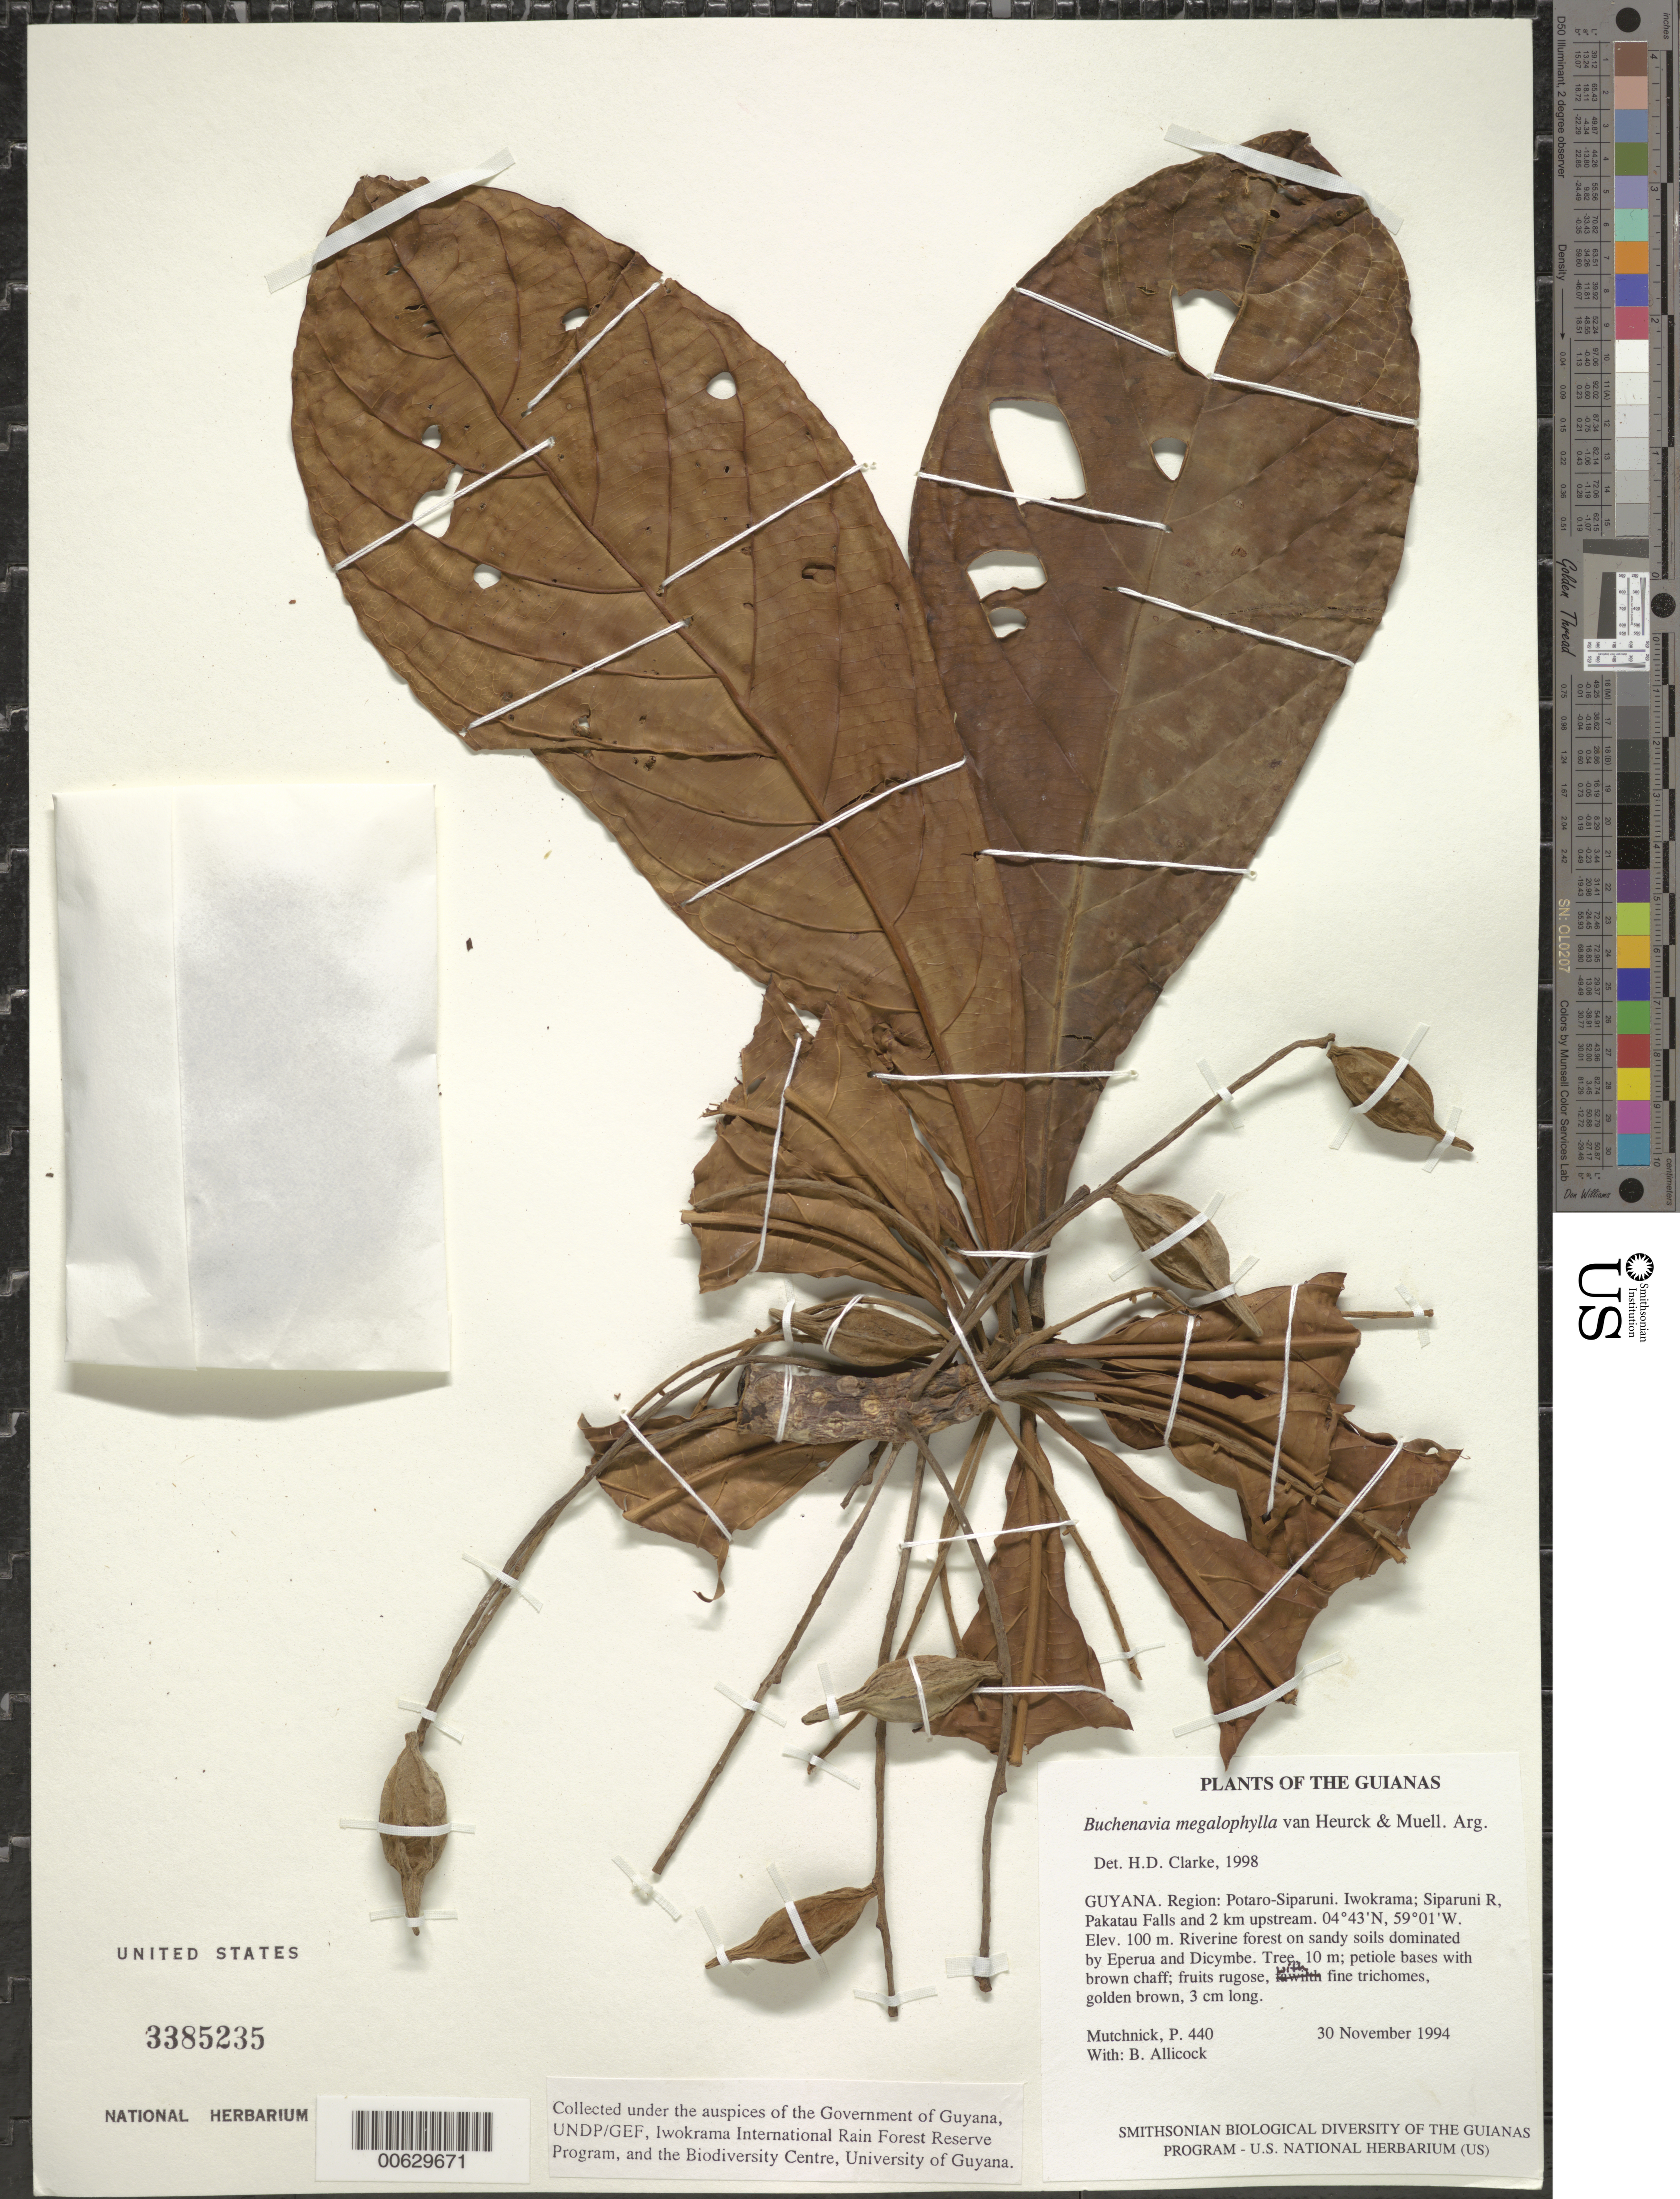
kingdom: Plantae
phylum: Tracheophyta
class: Magnoliopsida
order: Myrtales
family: Combretaceae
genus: Terminalia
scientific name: Terminalia megalophylla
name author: (Van Heurck & Müll. Arg.) Gere & Boatwr.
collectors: P. Mutchnick & B. Allicock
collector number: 440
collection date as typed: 30 November 1994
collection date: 1994-11-30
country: Guyana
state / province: Potaro-Siparuni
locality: Iwokrama; Siparuni R, Pakatau Falls and 2 km upstream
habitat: Riverine forest on sandy soils dominated by Eperua and Dicymbe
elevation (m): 100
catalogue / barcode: US 3385235